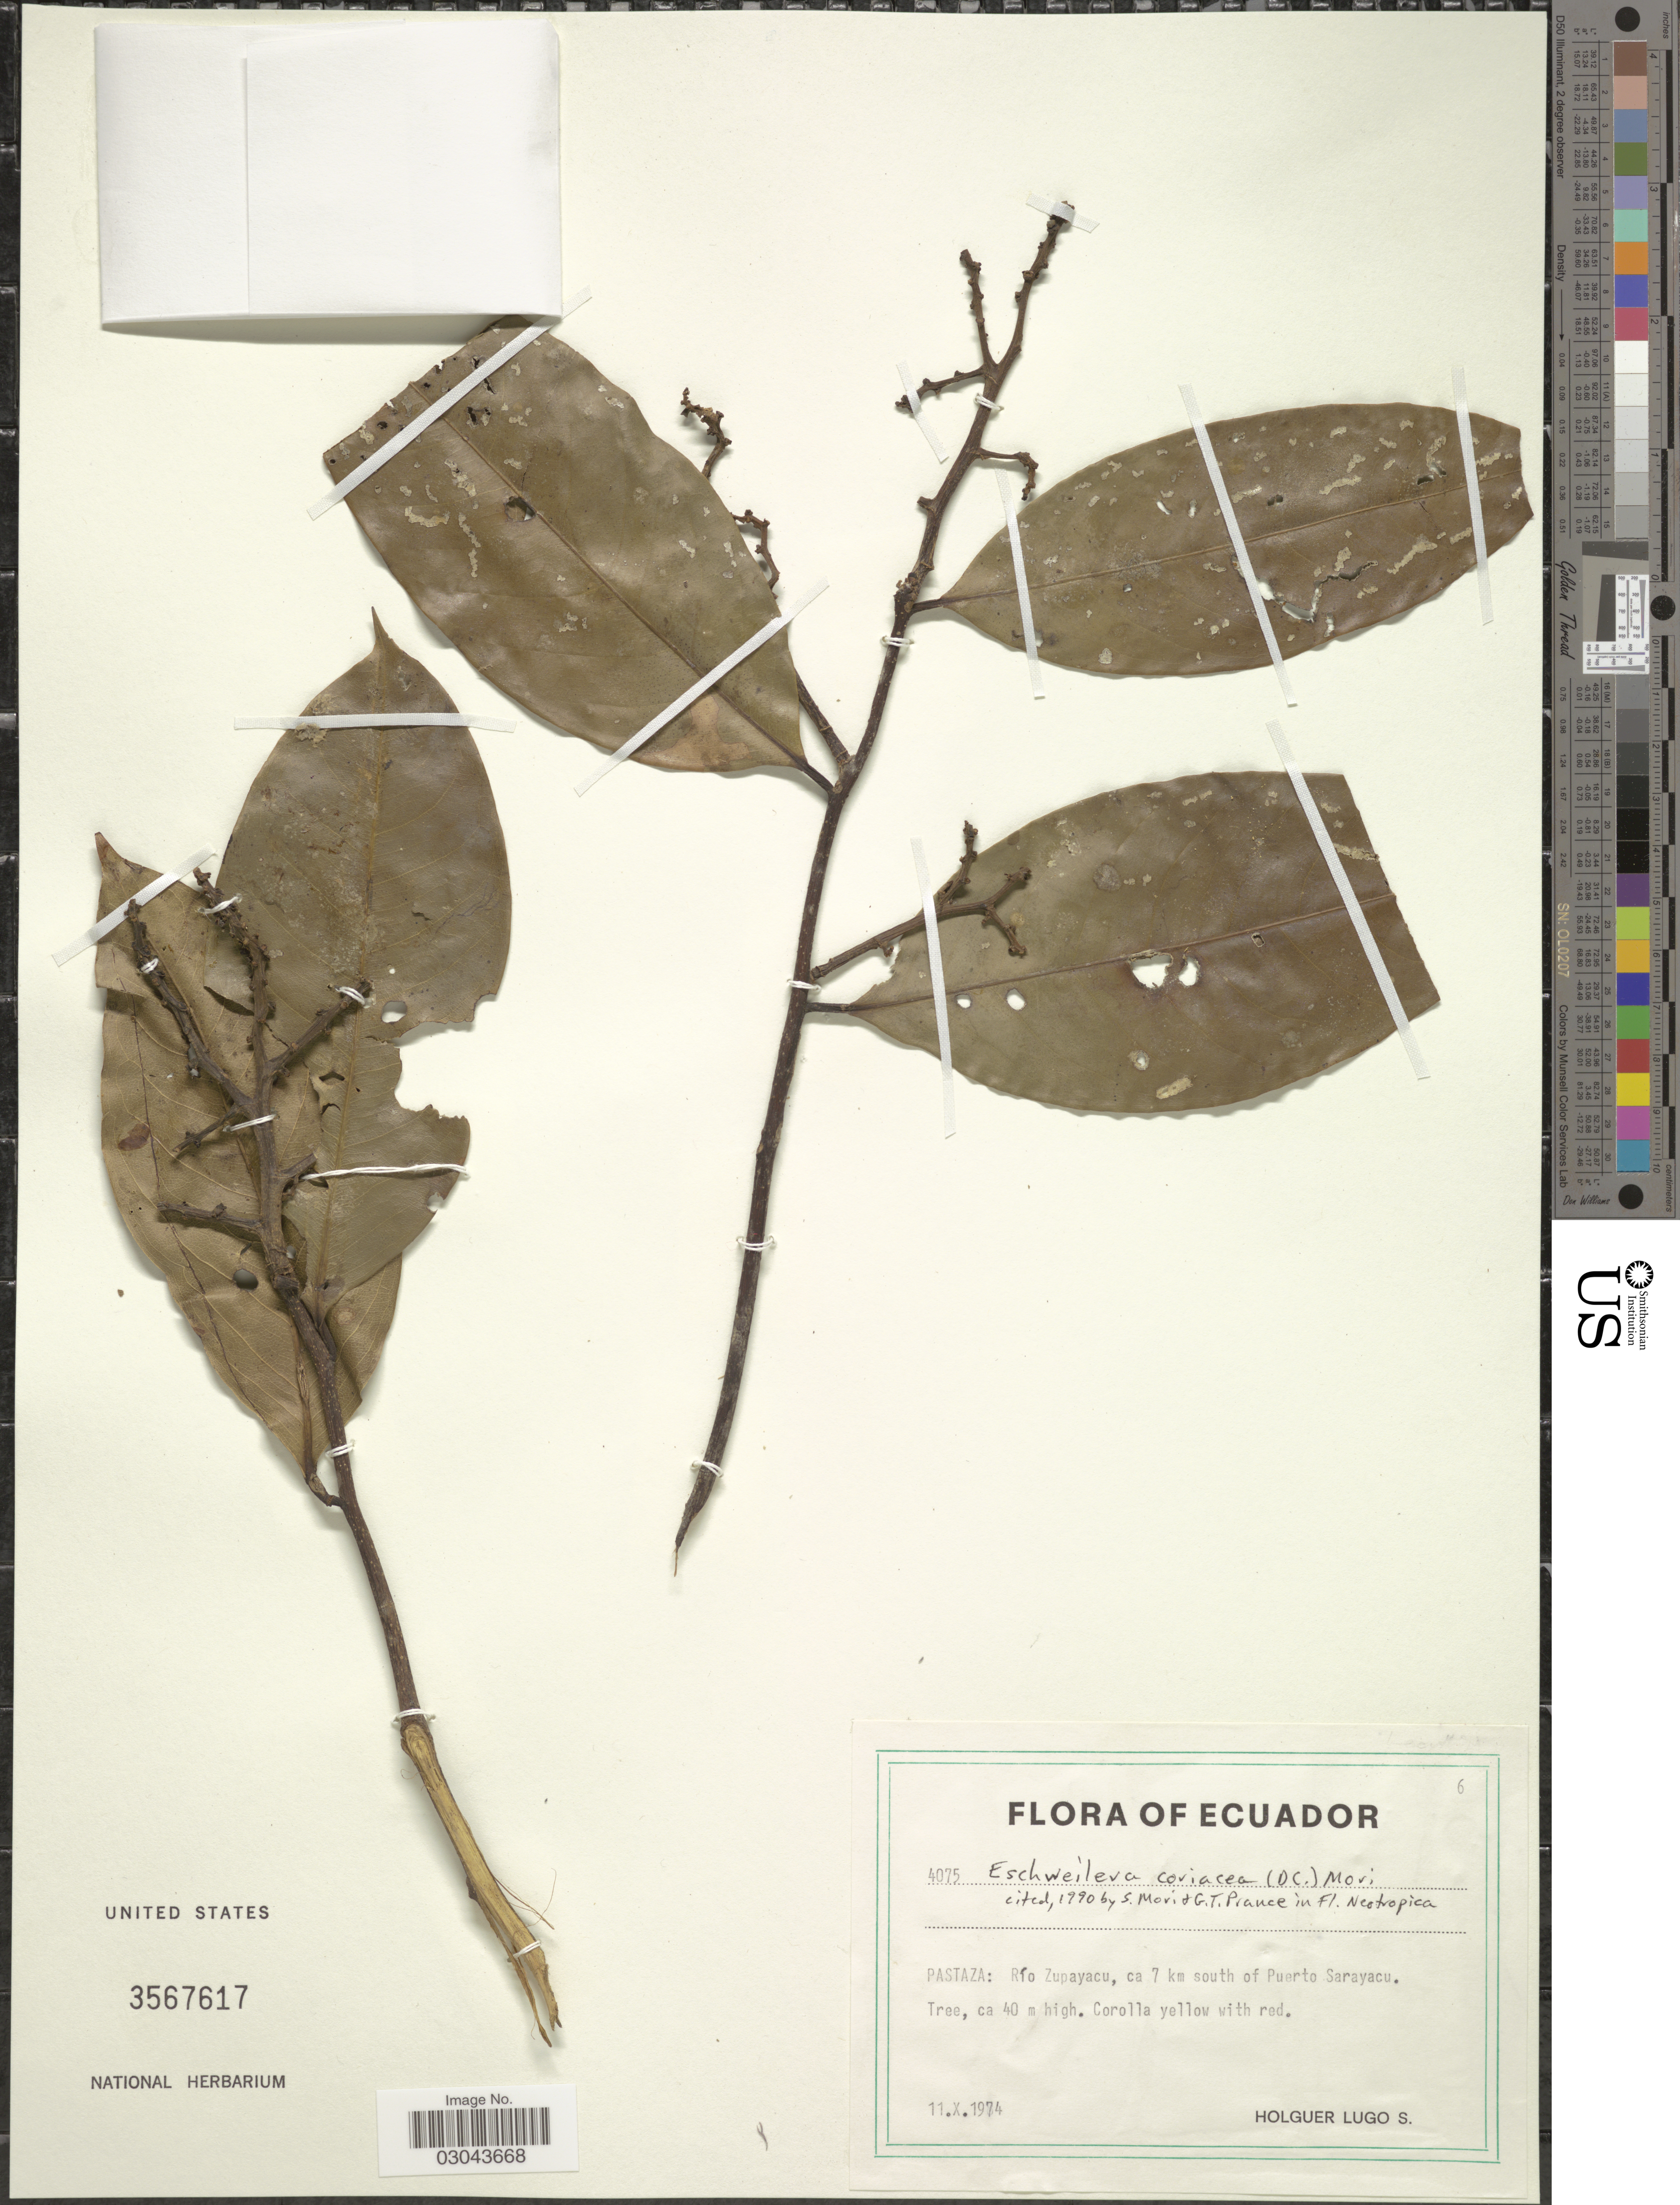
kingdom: Plantae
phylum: Tracheophyta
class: Magnoliopsida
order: Ericales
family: Lecythidaceae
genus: Eschweilera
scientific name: Eschweilera coriacea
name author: (DC.) S.A. Mori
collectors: H. Lugo S.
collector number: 4075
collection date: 1974-10-11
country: Ecuador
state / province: Pastaza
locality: Río Zupayacu, ca 7 km south of Puerto Sarayacu.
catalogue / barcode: US 3567617